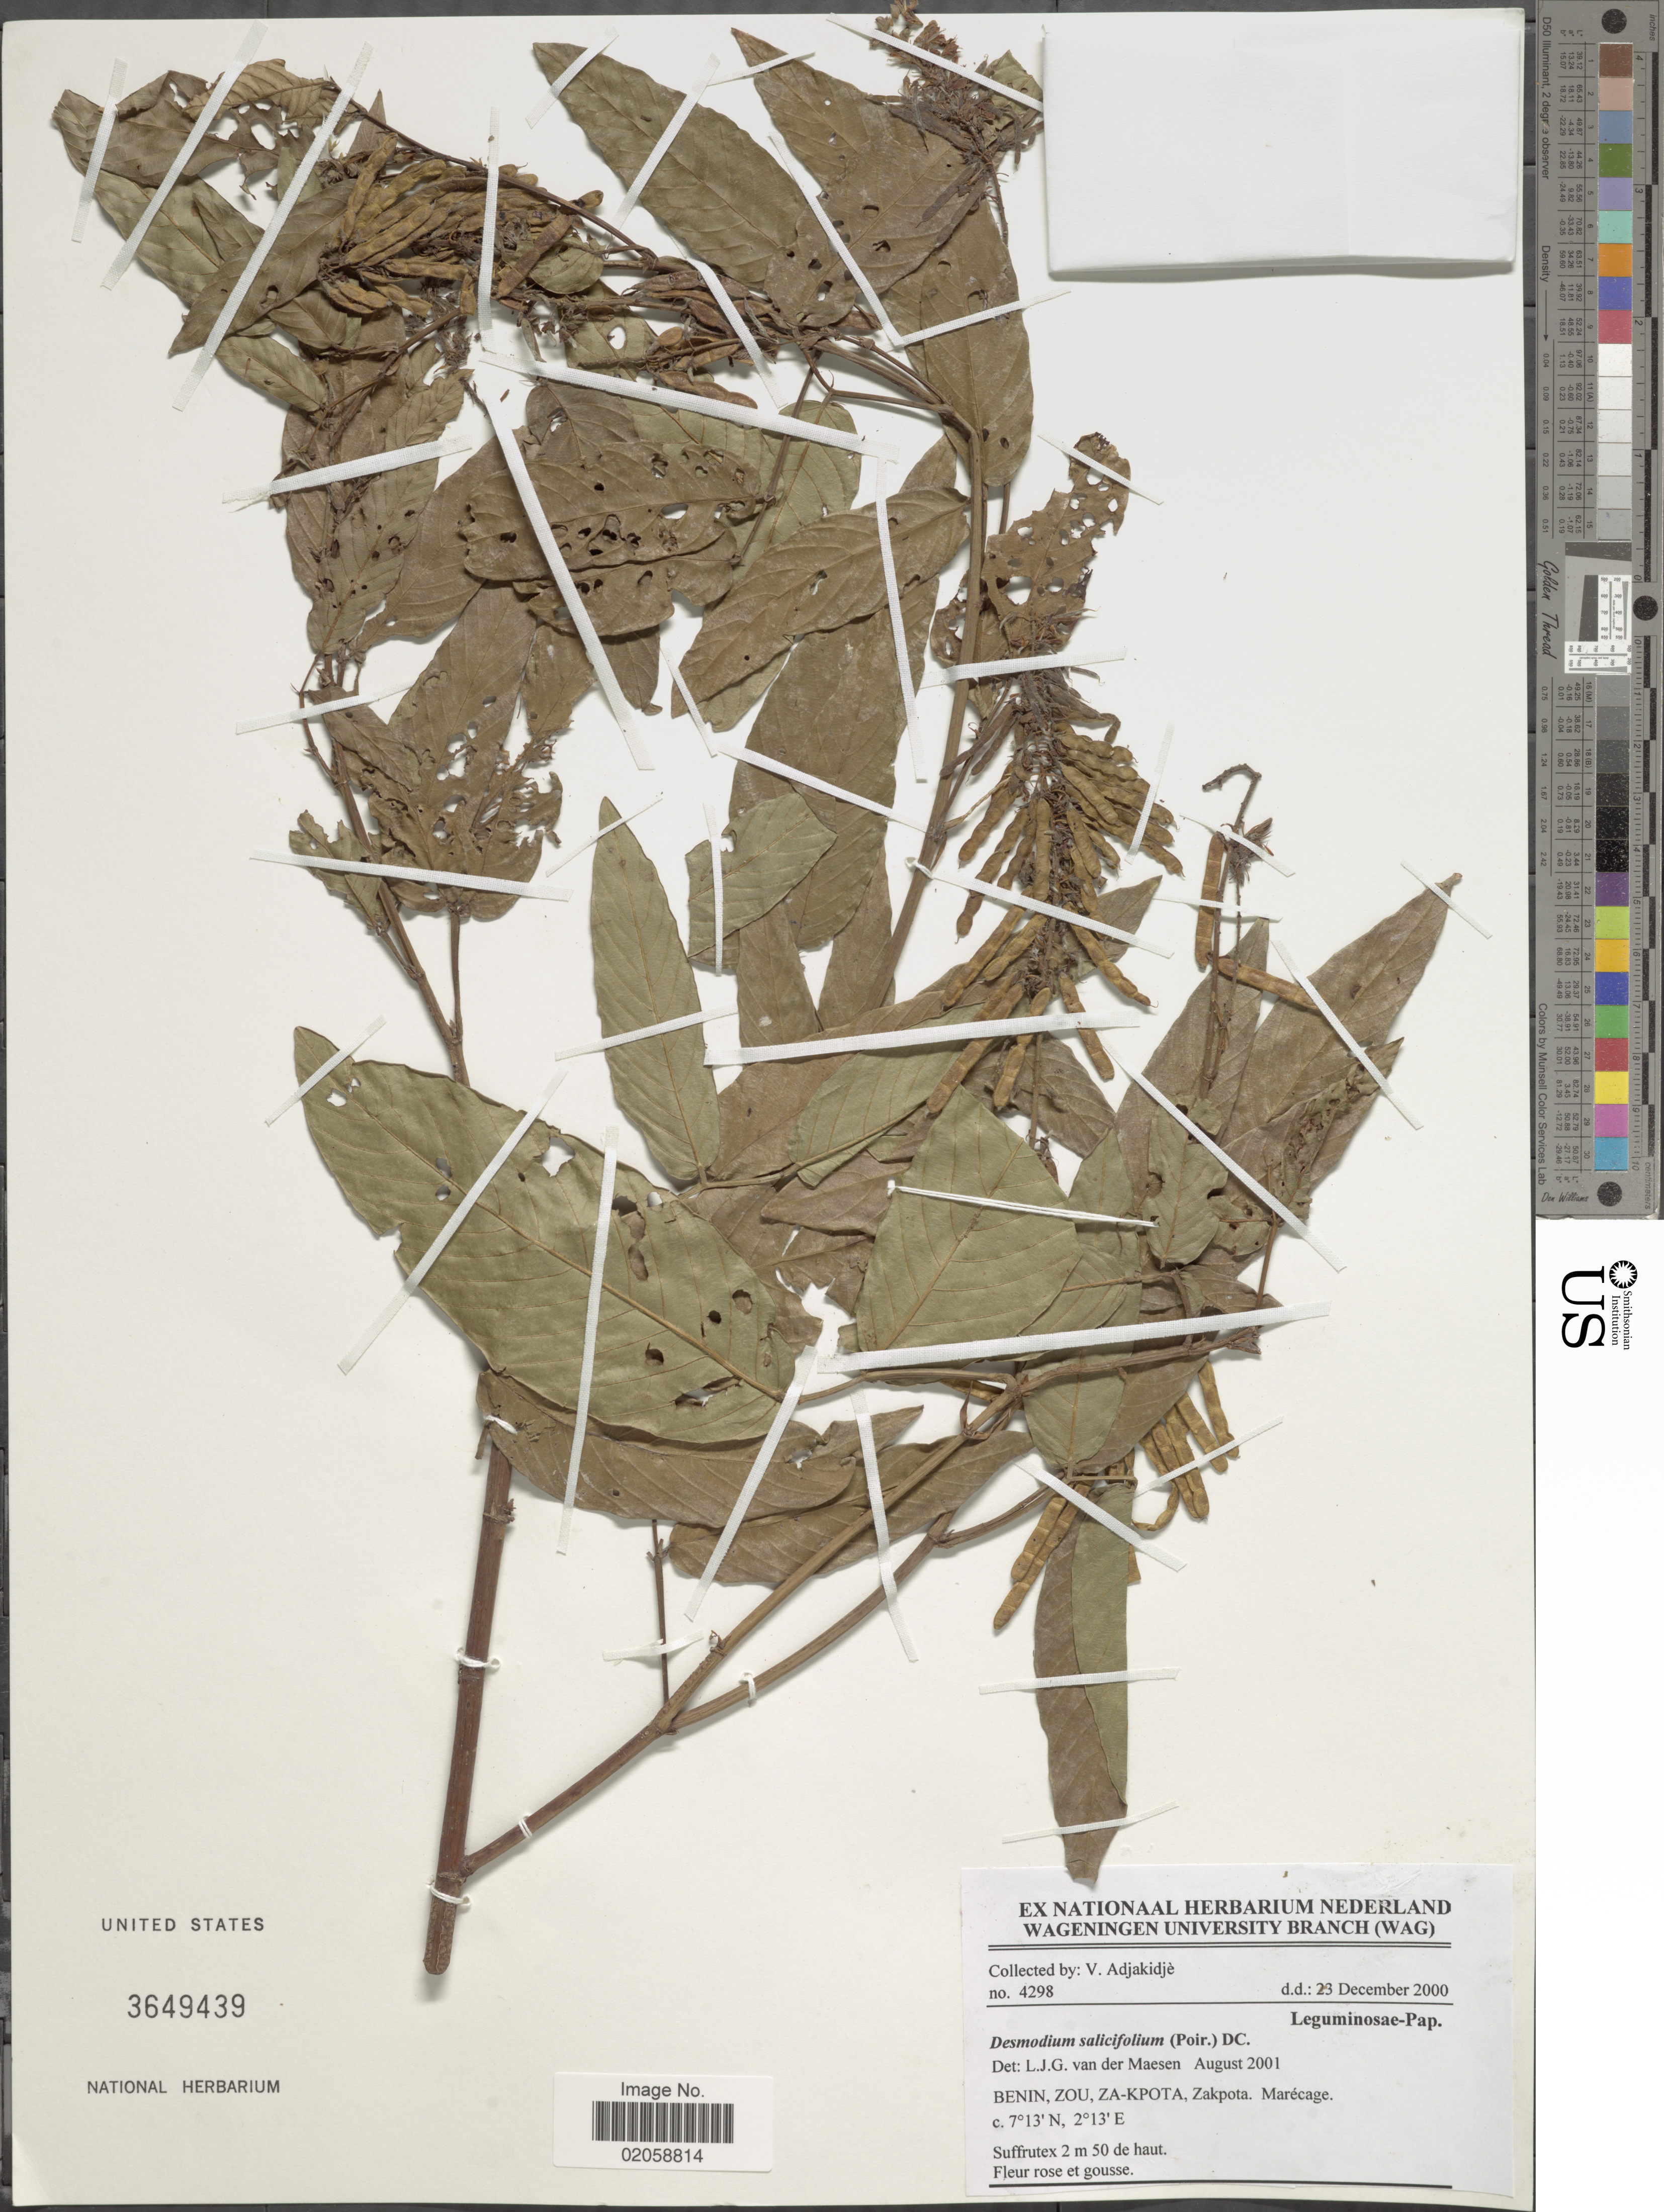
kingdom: Plantae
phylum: Tracheophyta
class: Magnoliopsida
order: Fabales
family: Fabaceae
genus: Pleurolobus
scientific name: Pleurolobus salicifolius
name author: (Poir.) H. Ohashi & K. Ohashi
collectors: V. Adjakidjè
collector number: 4298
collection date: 2000-12-23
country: Benin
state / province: Zou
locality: Zou, Za-Kpota, Zakpota. Marécage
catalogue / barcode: US 3649439